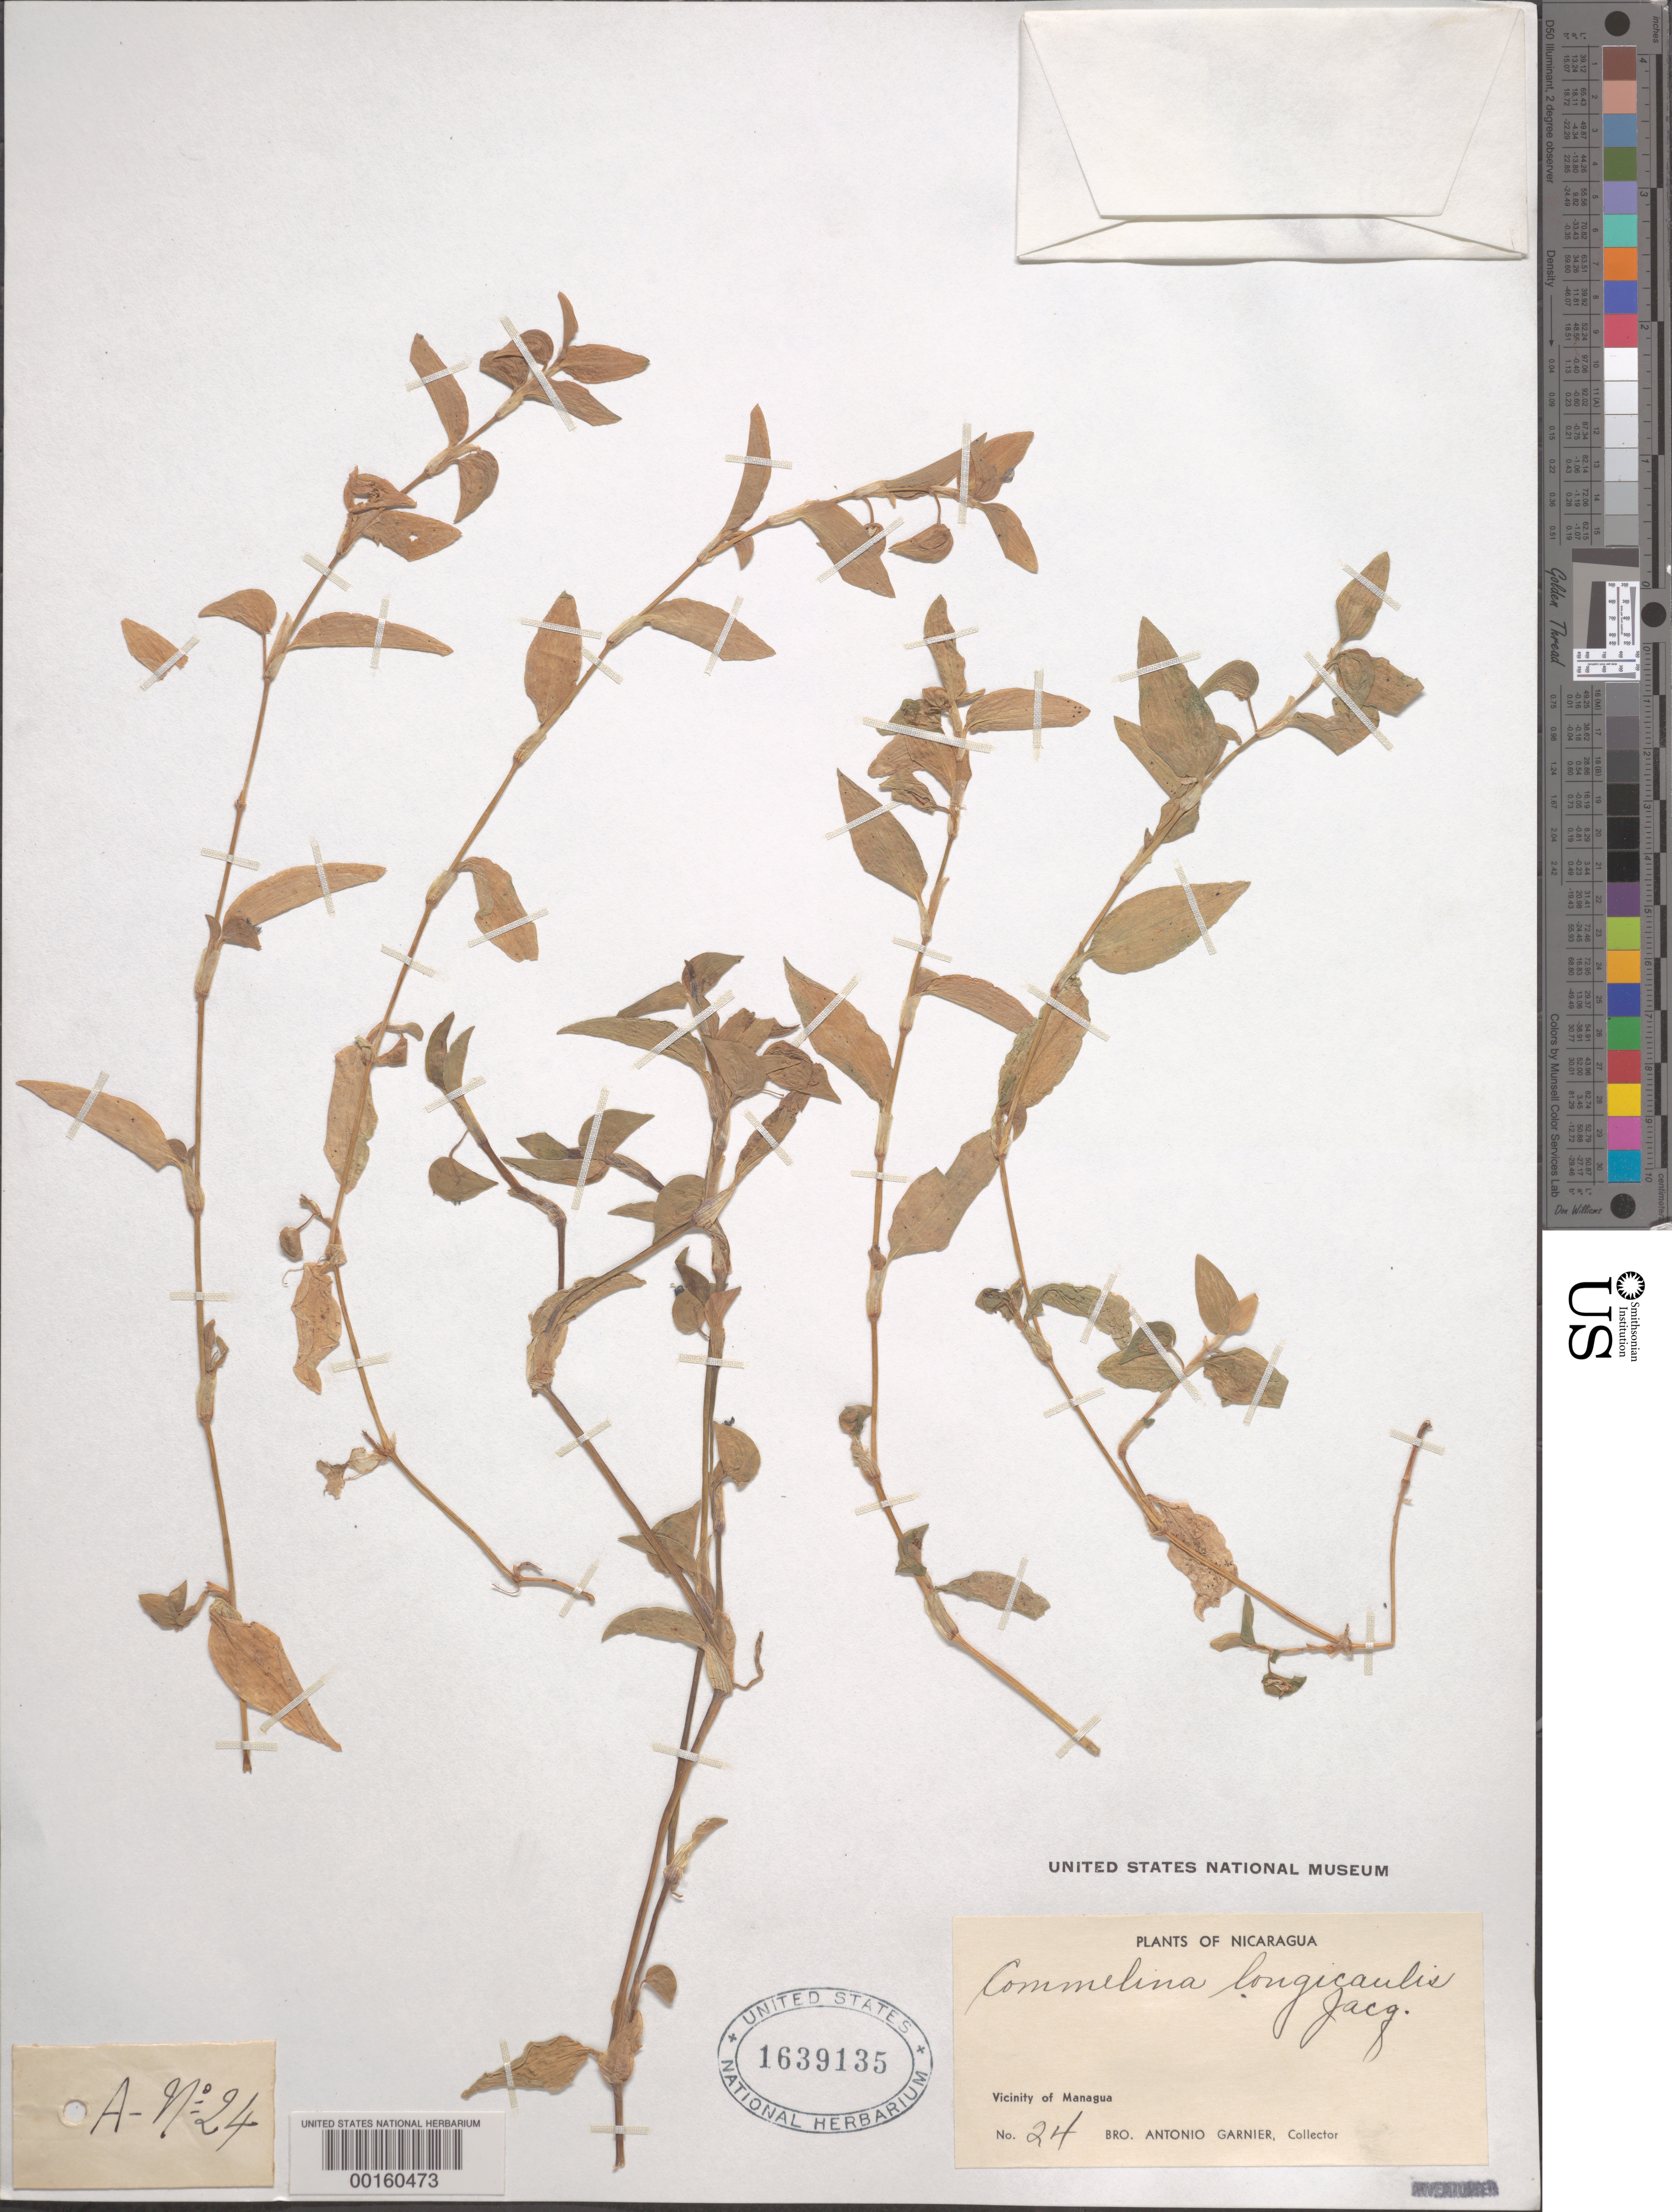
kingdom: Plantae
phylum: Tracheophyta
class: Liliopsida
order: Commelinales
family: Commelinaceae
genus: Commelina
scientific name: Commelina diffusa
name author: Burm. f.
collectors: Bro. A. Garnier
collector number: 24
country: Nicaragua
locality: Managua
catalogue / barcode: US 1639135